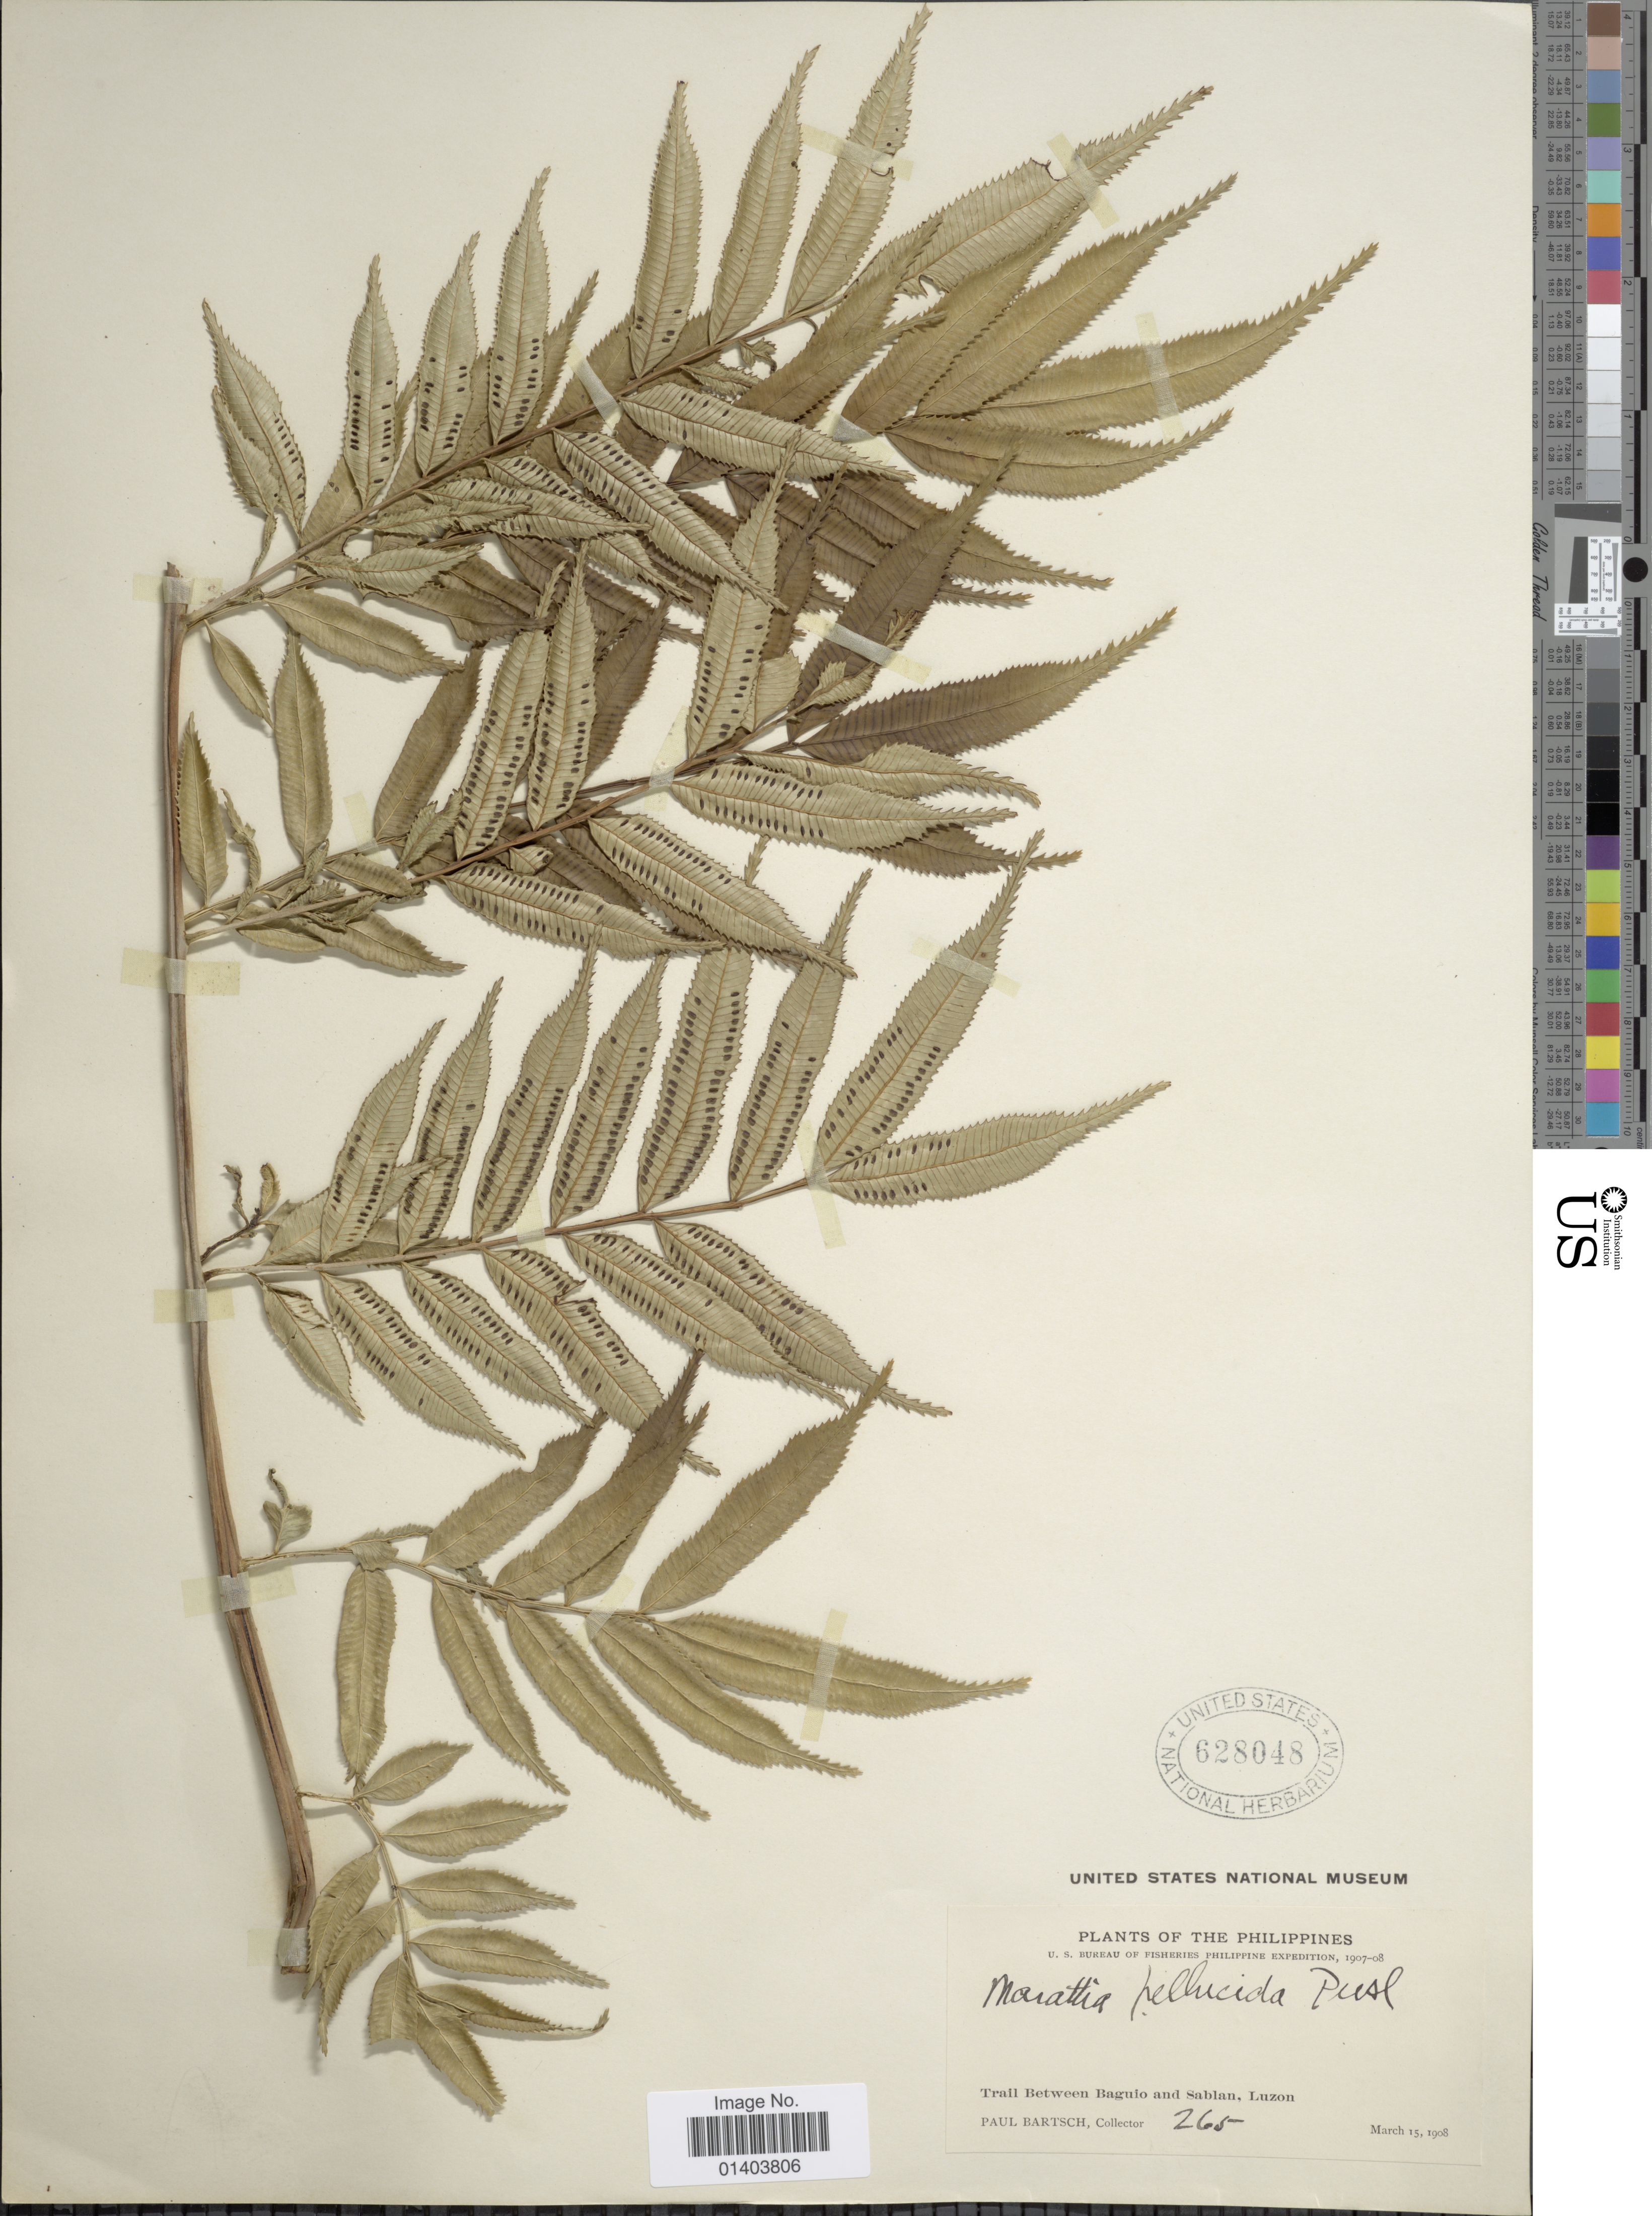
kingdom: Plantae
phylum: Tracheophyta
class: Polypodiopsida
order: Marattiales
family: Marattiaceae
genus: Ptisana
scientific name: Ptisana pellucida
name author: (C. Presl) Murdock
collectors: P. Bartsch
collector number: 265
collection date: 1908-03-15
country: Philippines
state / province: Central Luzon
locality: Trail between Baguio and Sablan, Luzon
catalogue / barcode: US 628048